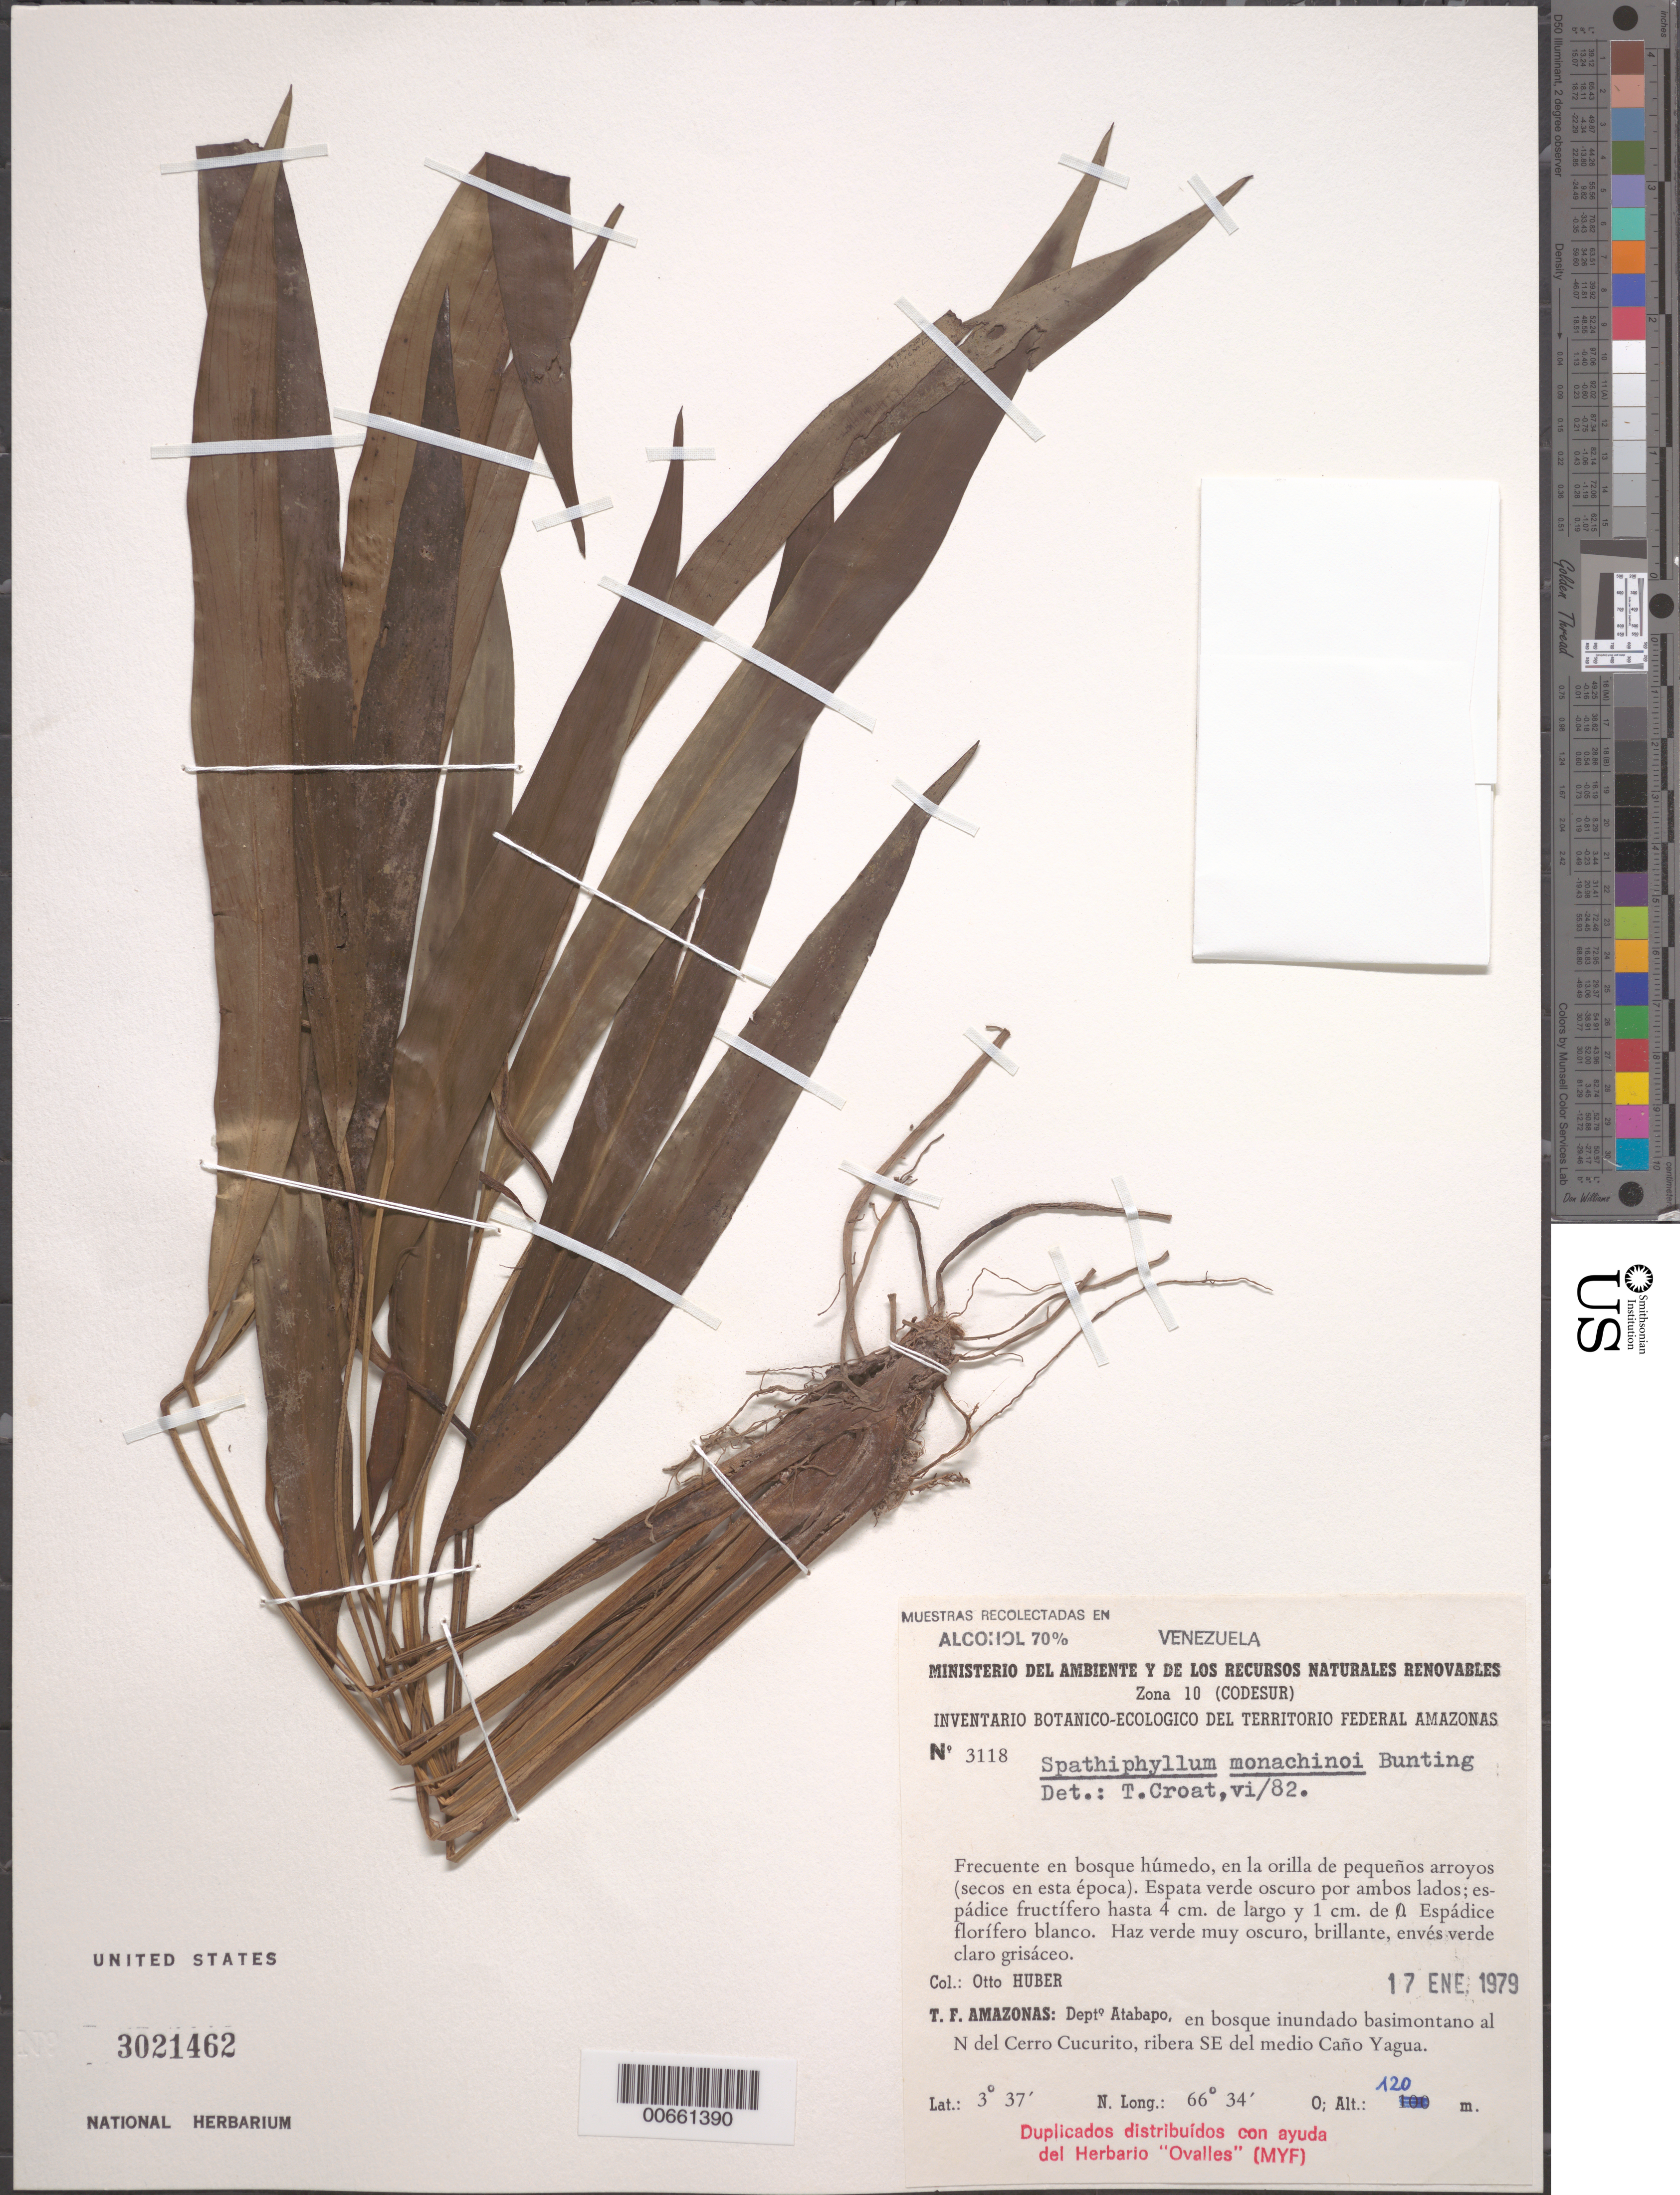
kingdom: Plantae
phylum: Tracheophyta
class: Liliopsida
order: Alismatales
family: Araceae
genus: Spathiphyllum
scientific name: Spathiphyllum monachinoi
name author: G.S. Bunting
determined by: Croat, Thomas B., Missouri Botanical Garden (MO)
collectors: O. Huber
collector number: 3118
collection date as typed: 17-Jan-79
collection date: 1979-01-17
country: Venezuela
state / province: Amazonas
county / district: Atabapo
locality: Cerro Cucurito, N de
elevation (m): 120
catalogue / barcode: US 3021462